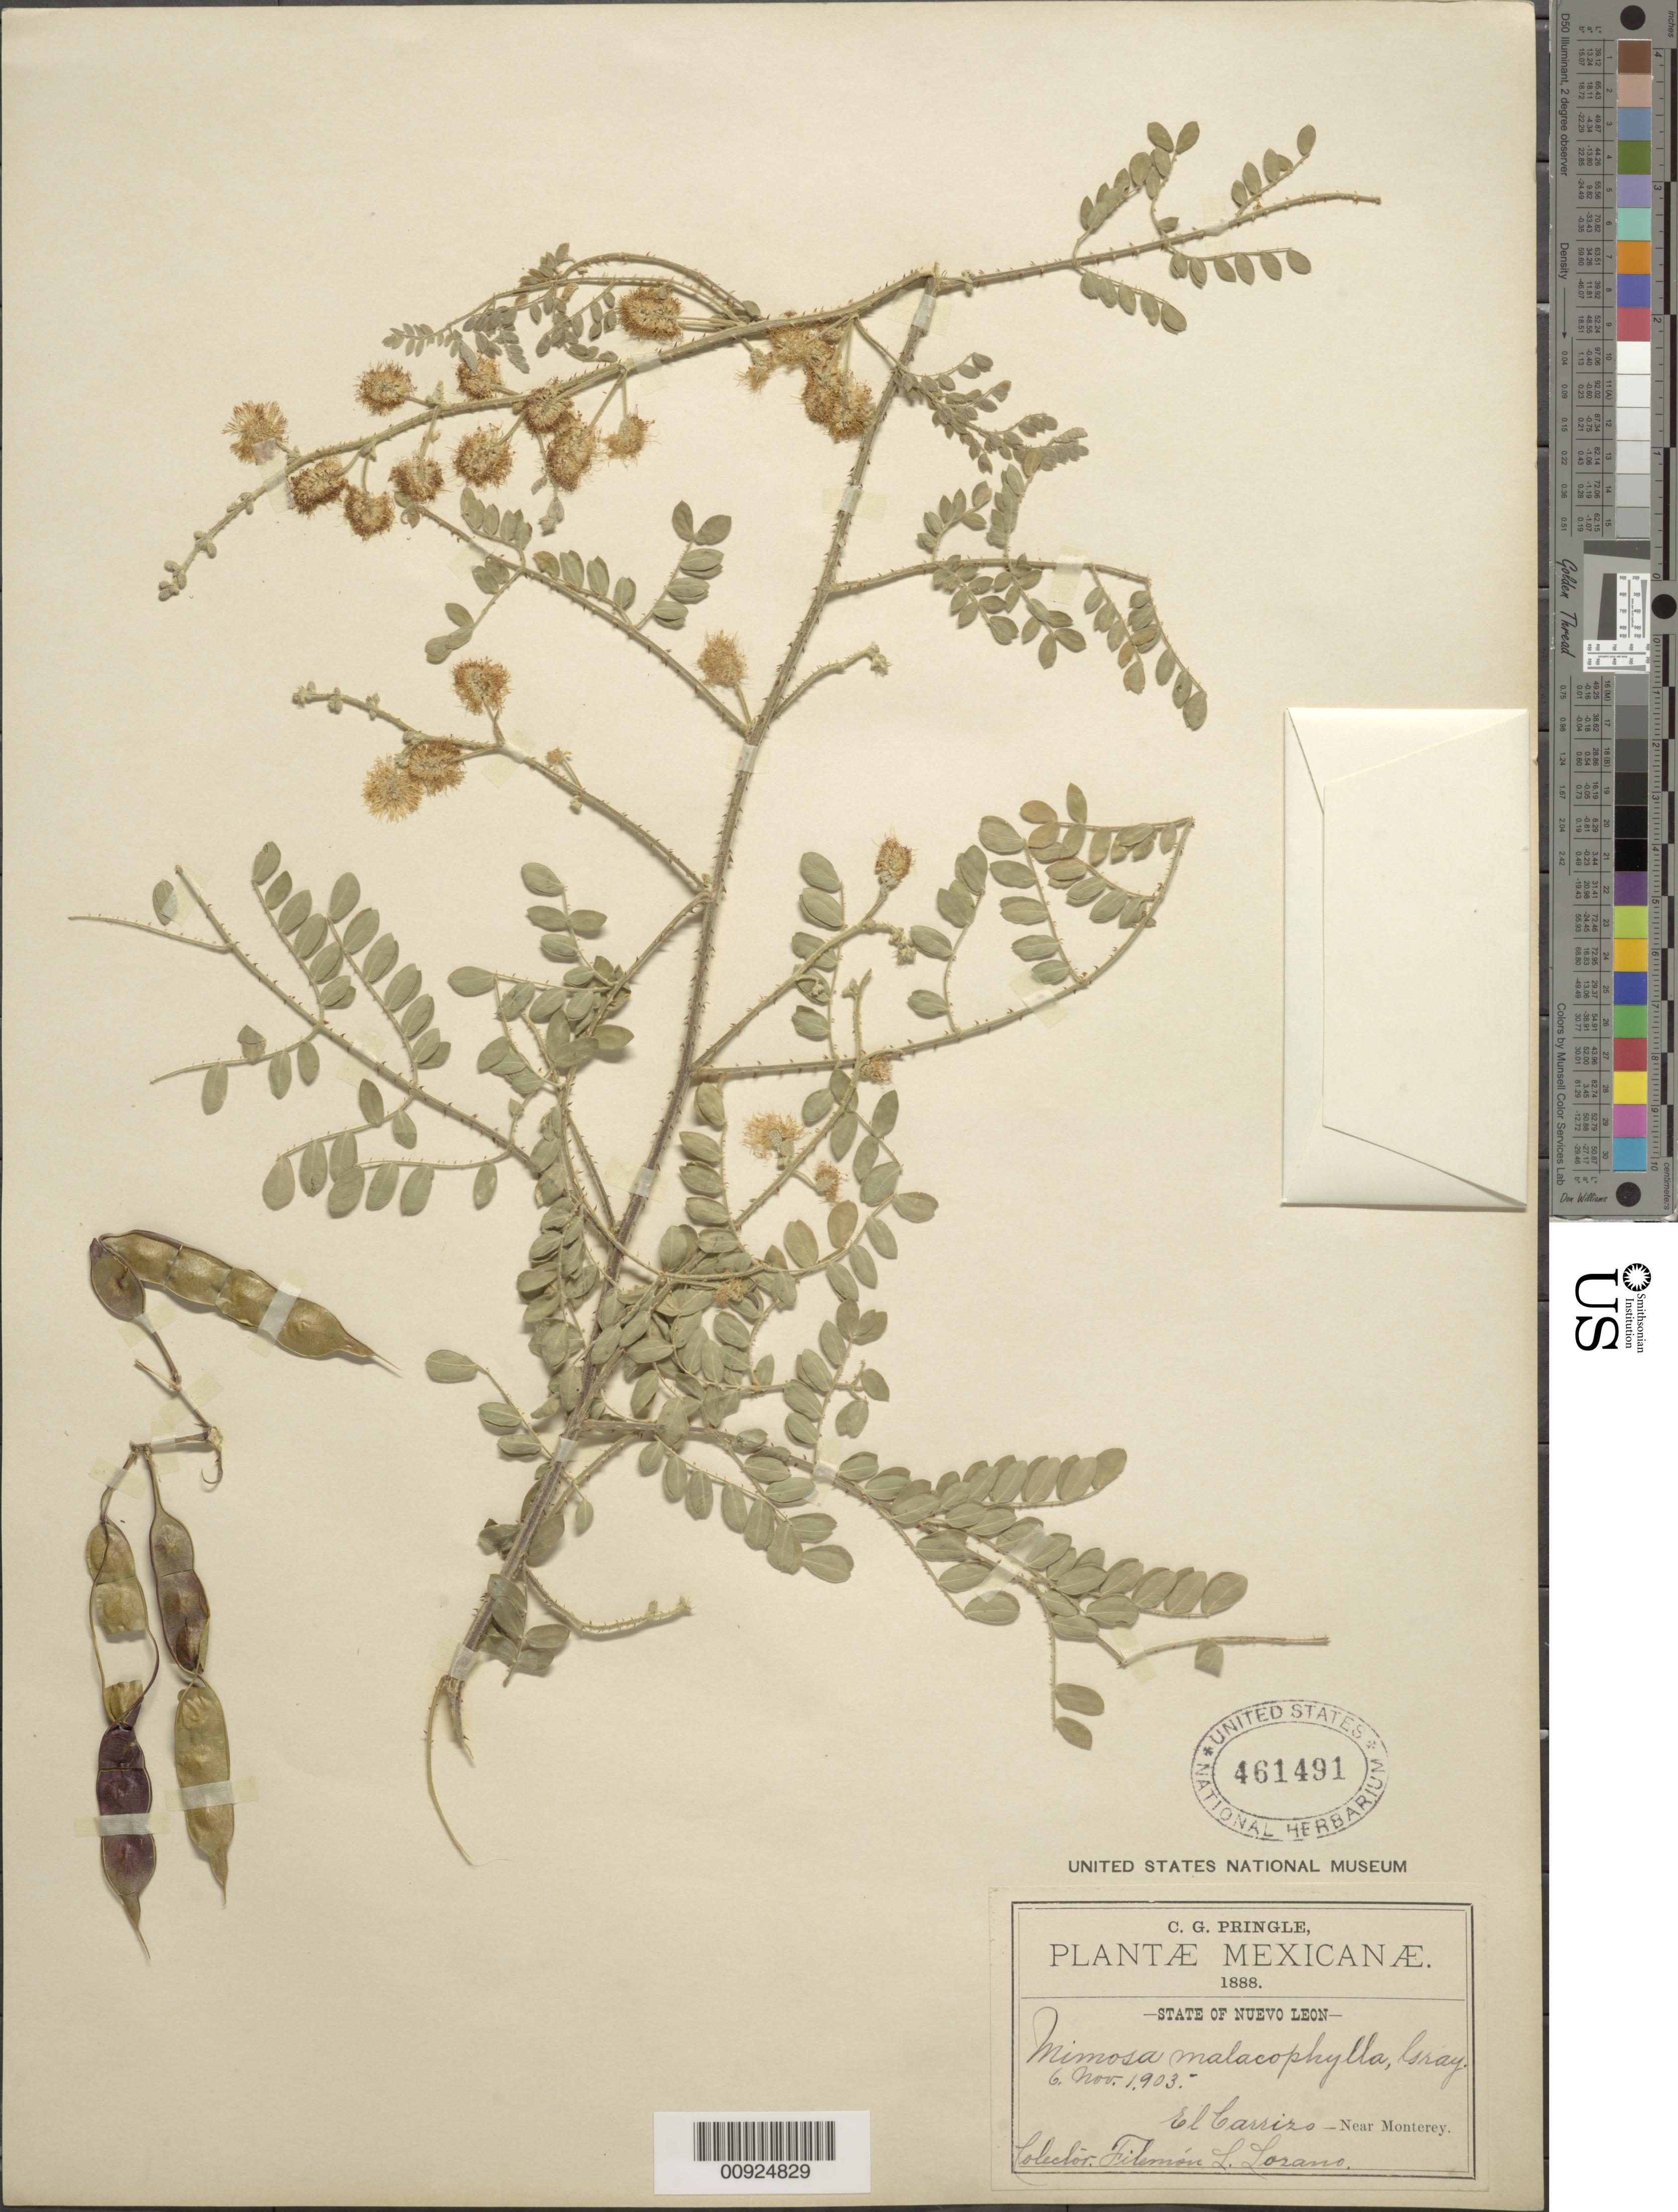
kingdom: Plantae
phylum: Tracheophyta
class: Magnoliopsida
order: Fabales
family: Fabaceae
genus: Mimosa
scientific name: Mimosa malacophylla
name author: A. Gray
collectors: F. Lozano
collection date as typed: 06 Nov 1903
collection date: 1903-11-06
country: Mexico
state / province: Nuevo León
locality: El Carrizo near Monterrey, Nuevo León.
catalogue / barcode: US 461491